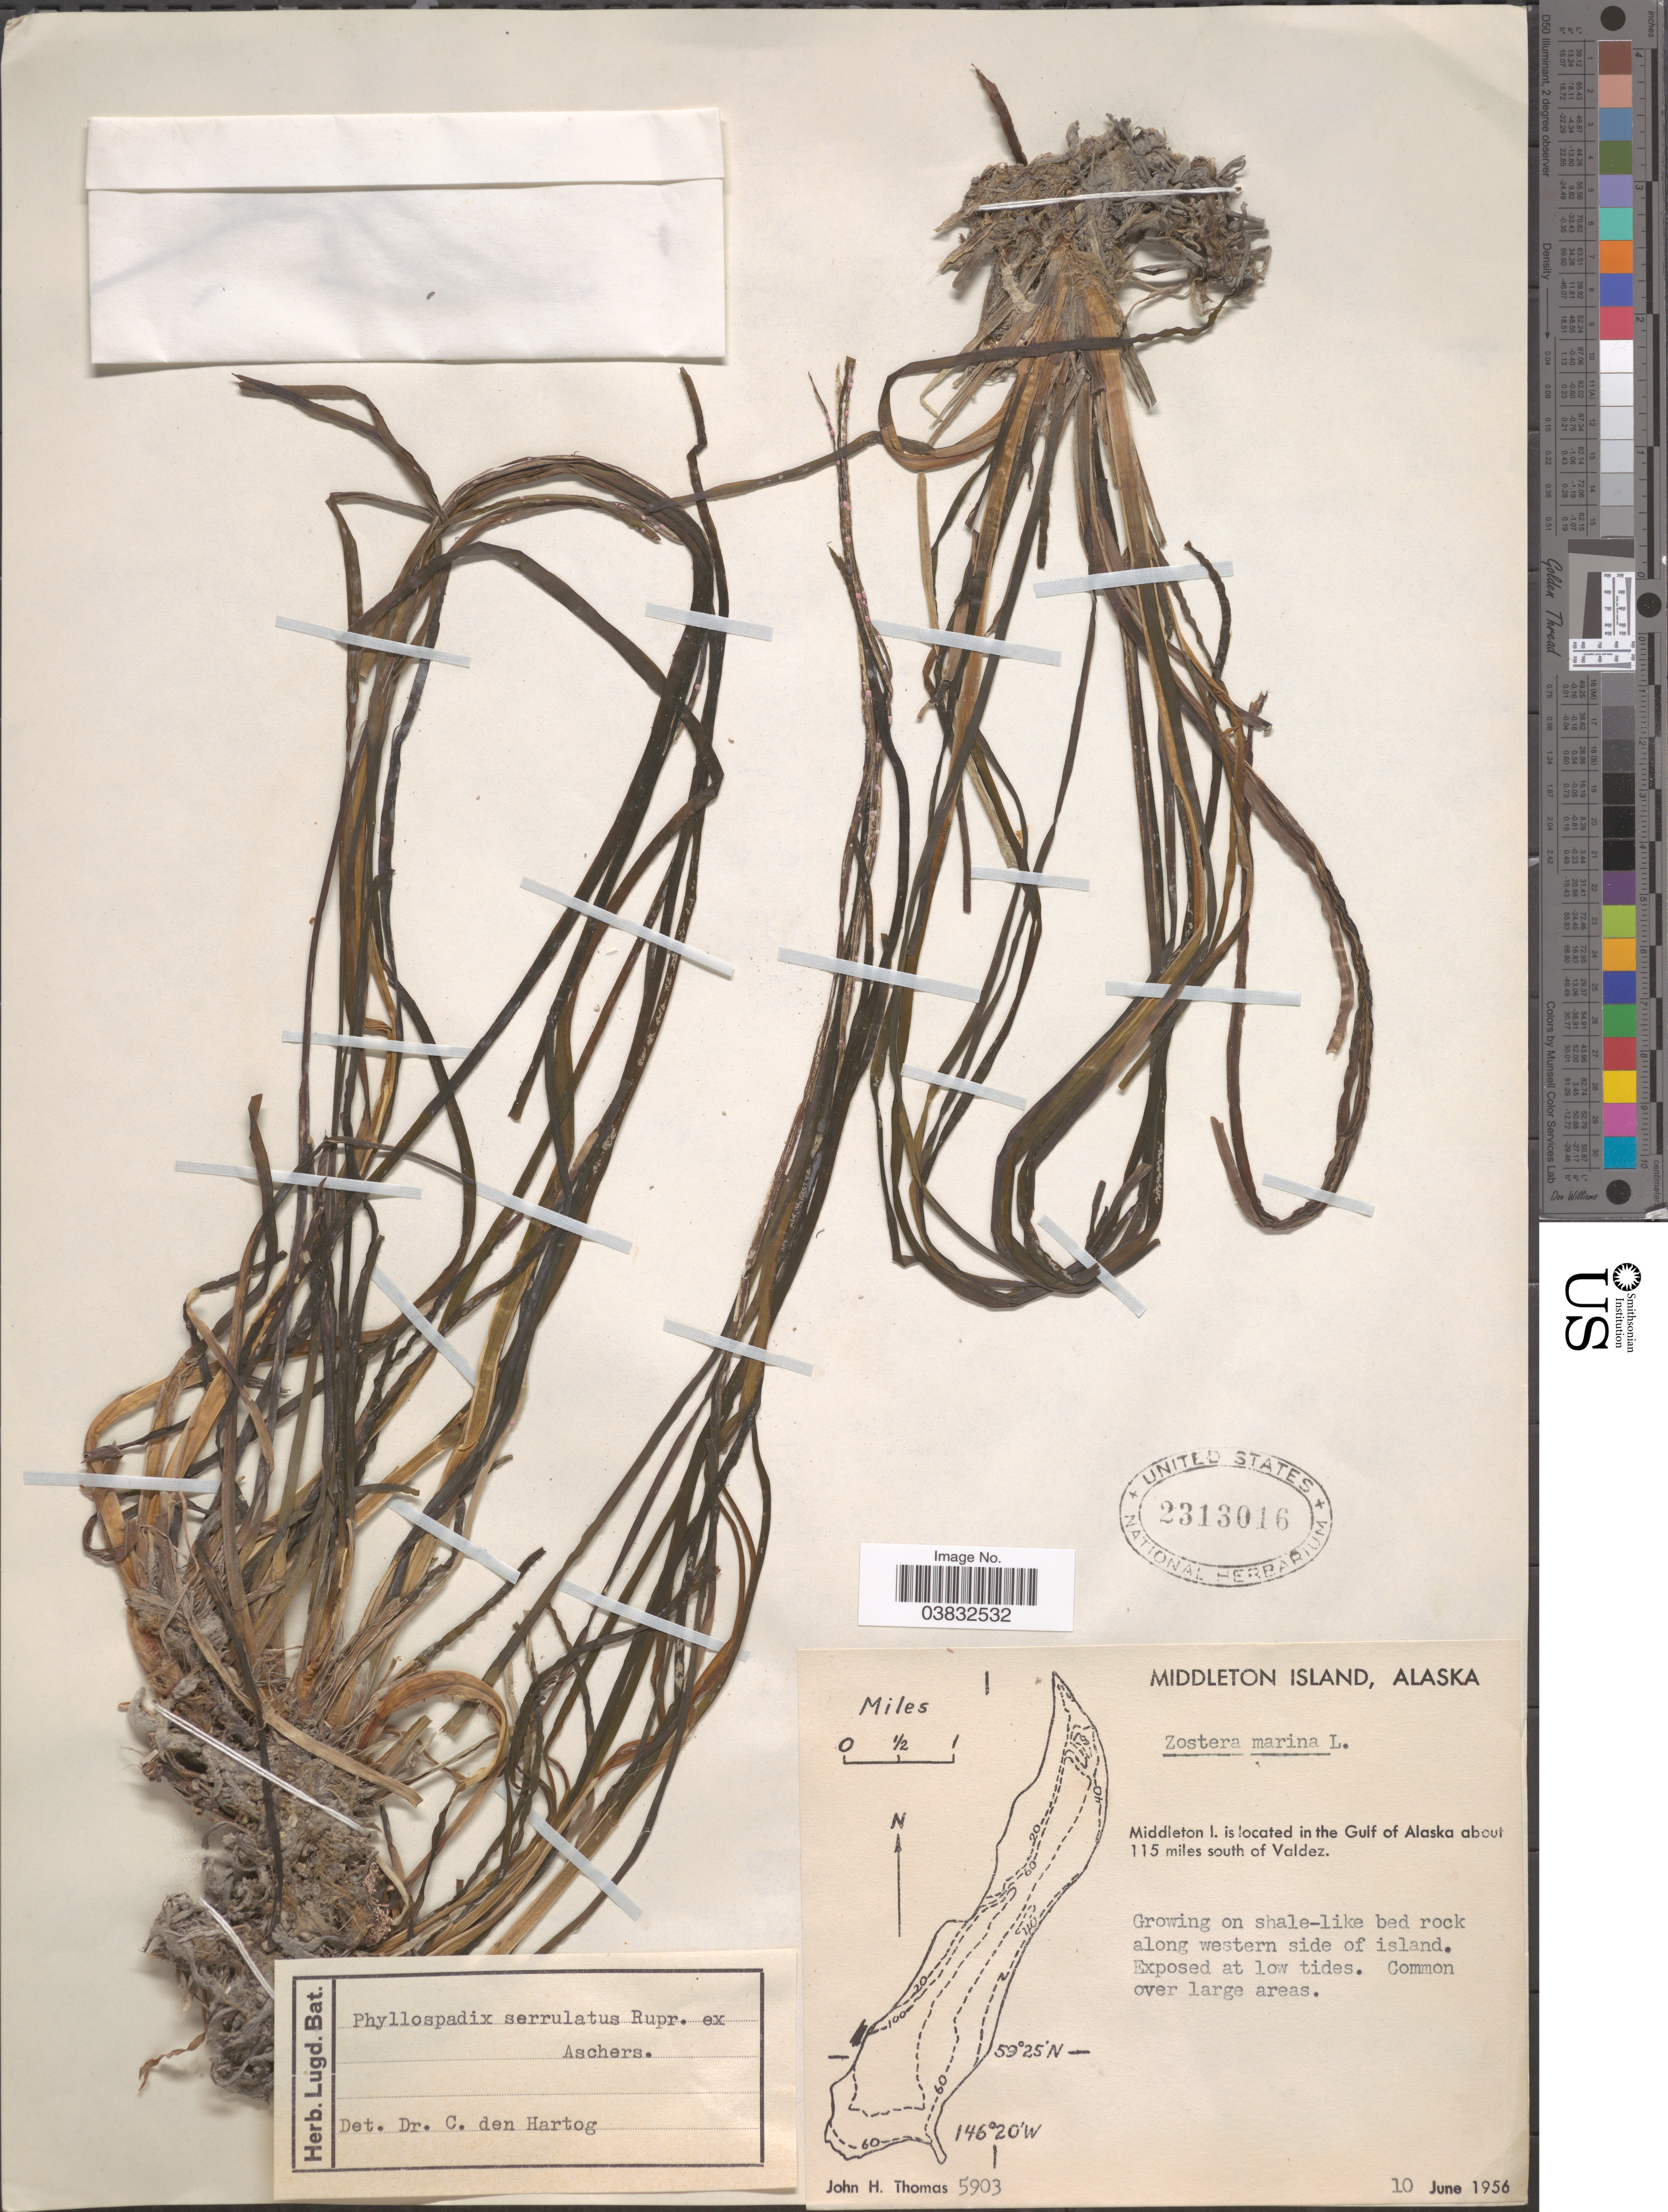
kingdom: Plantae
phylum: Tracheophyta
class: Liliopsida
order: Alismatales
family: Zosteraceae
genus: Phyllospadix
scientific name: Phyllospadix serrulatus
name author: Rupr.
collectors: J. H. Thomas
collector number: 5903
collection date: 1956-06-10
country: United States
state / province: Alaska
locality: Middleton Island. Middleton I. is located in the Gulf of Alaska about 115 miles south of Valdez.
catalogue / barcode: US 2313016